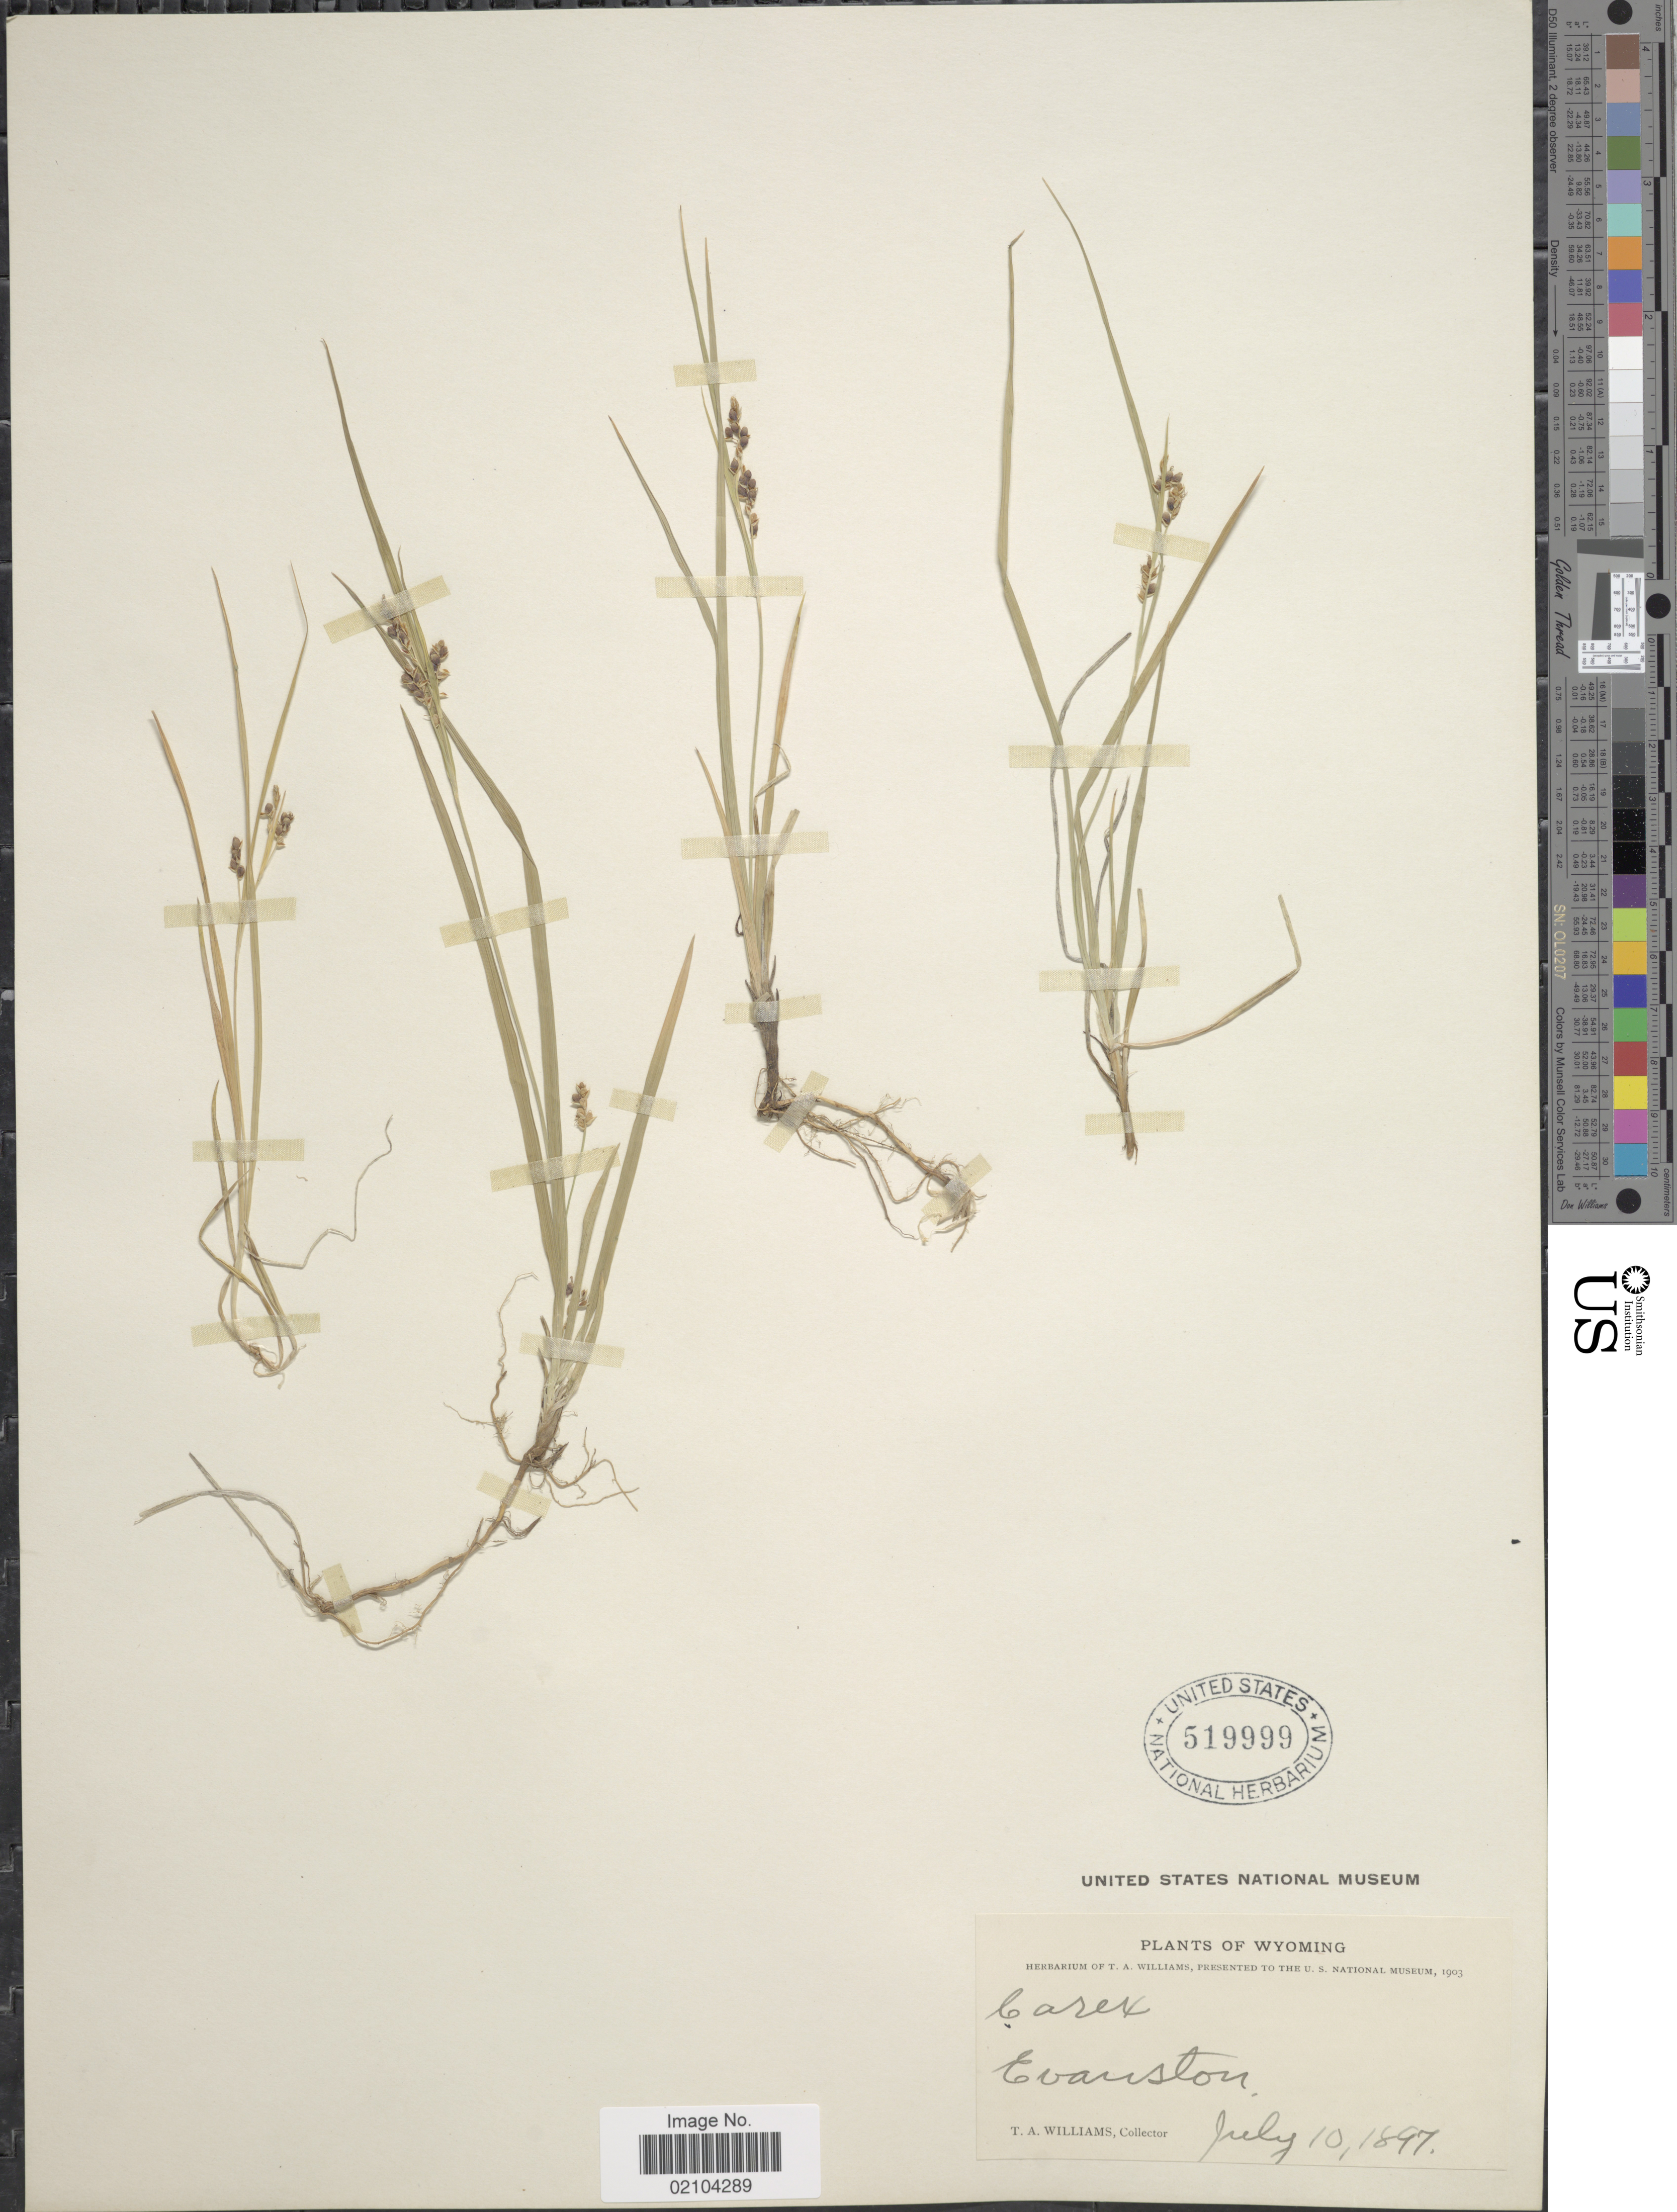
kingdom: Plantae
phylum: Tracheophyta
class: Liliopsida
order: Poales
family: Cyperaceae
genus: Carex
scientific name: Carex aurea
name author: Nutt.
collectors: T. A. Williams (herbarium)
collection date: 1897-07-10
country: United States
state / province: Wyoming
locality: Evanston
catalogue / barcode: US 519999